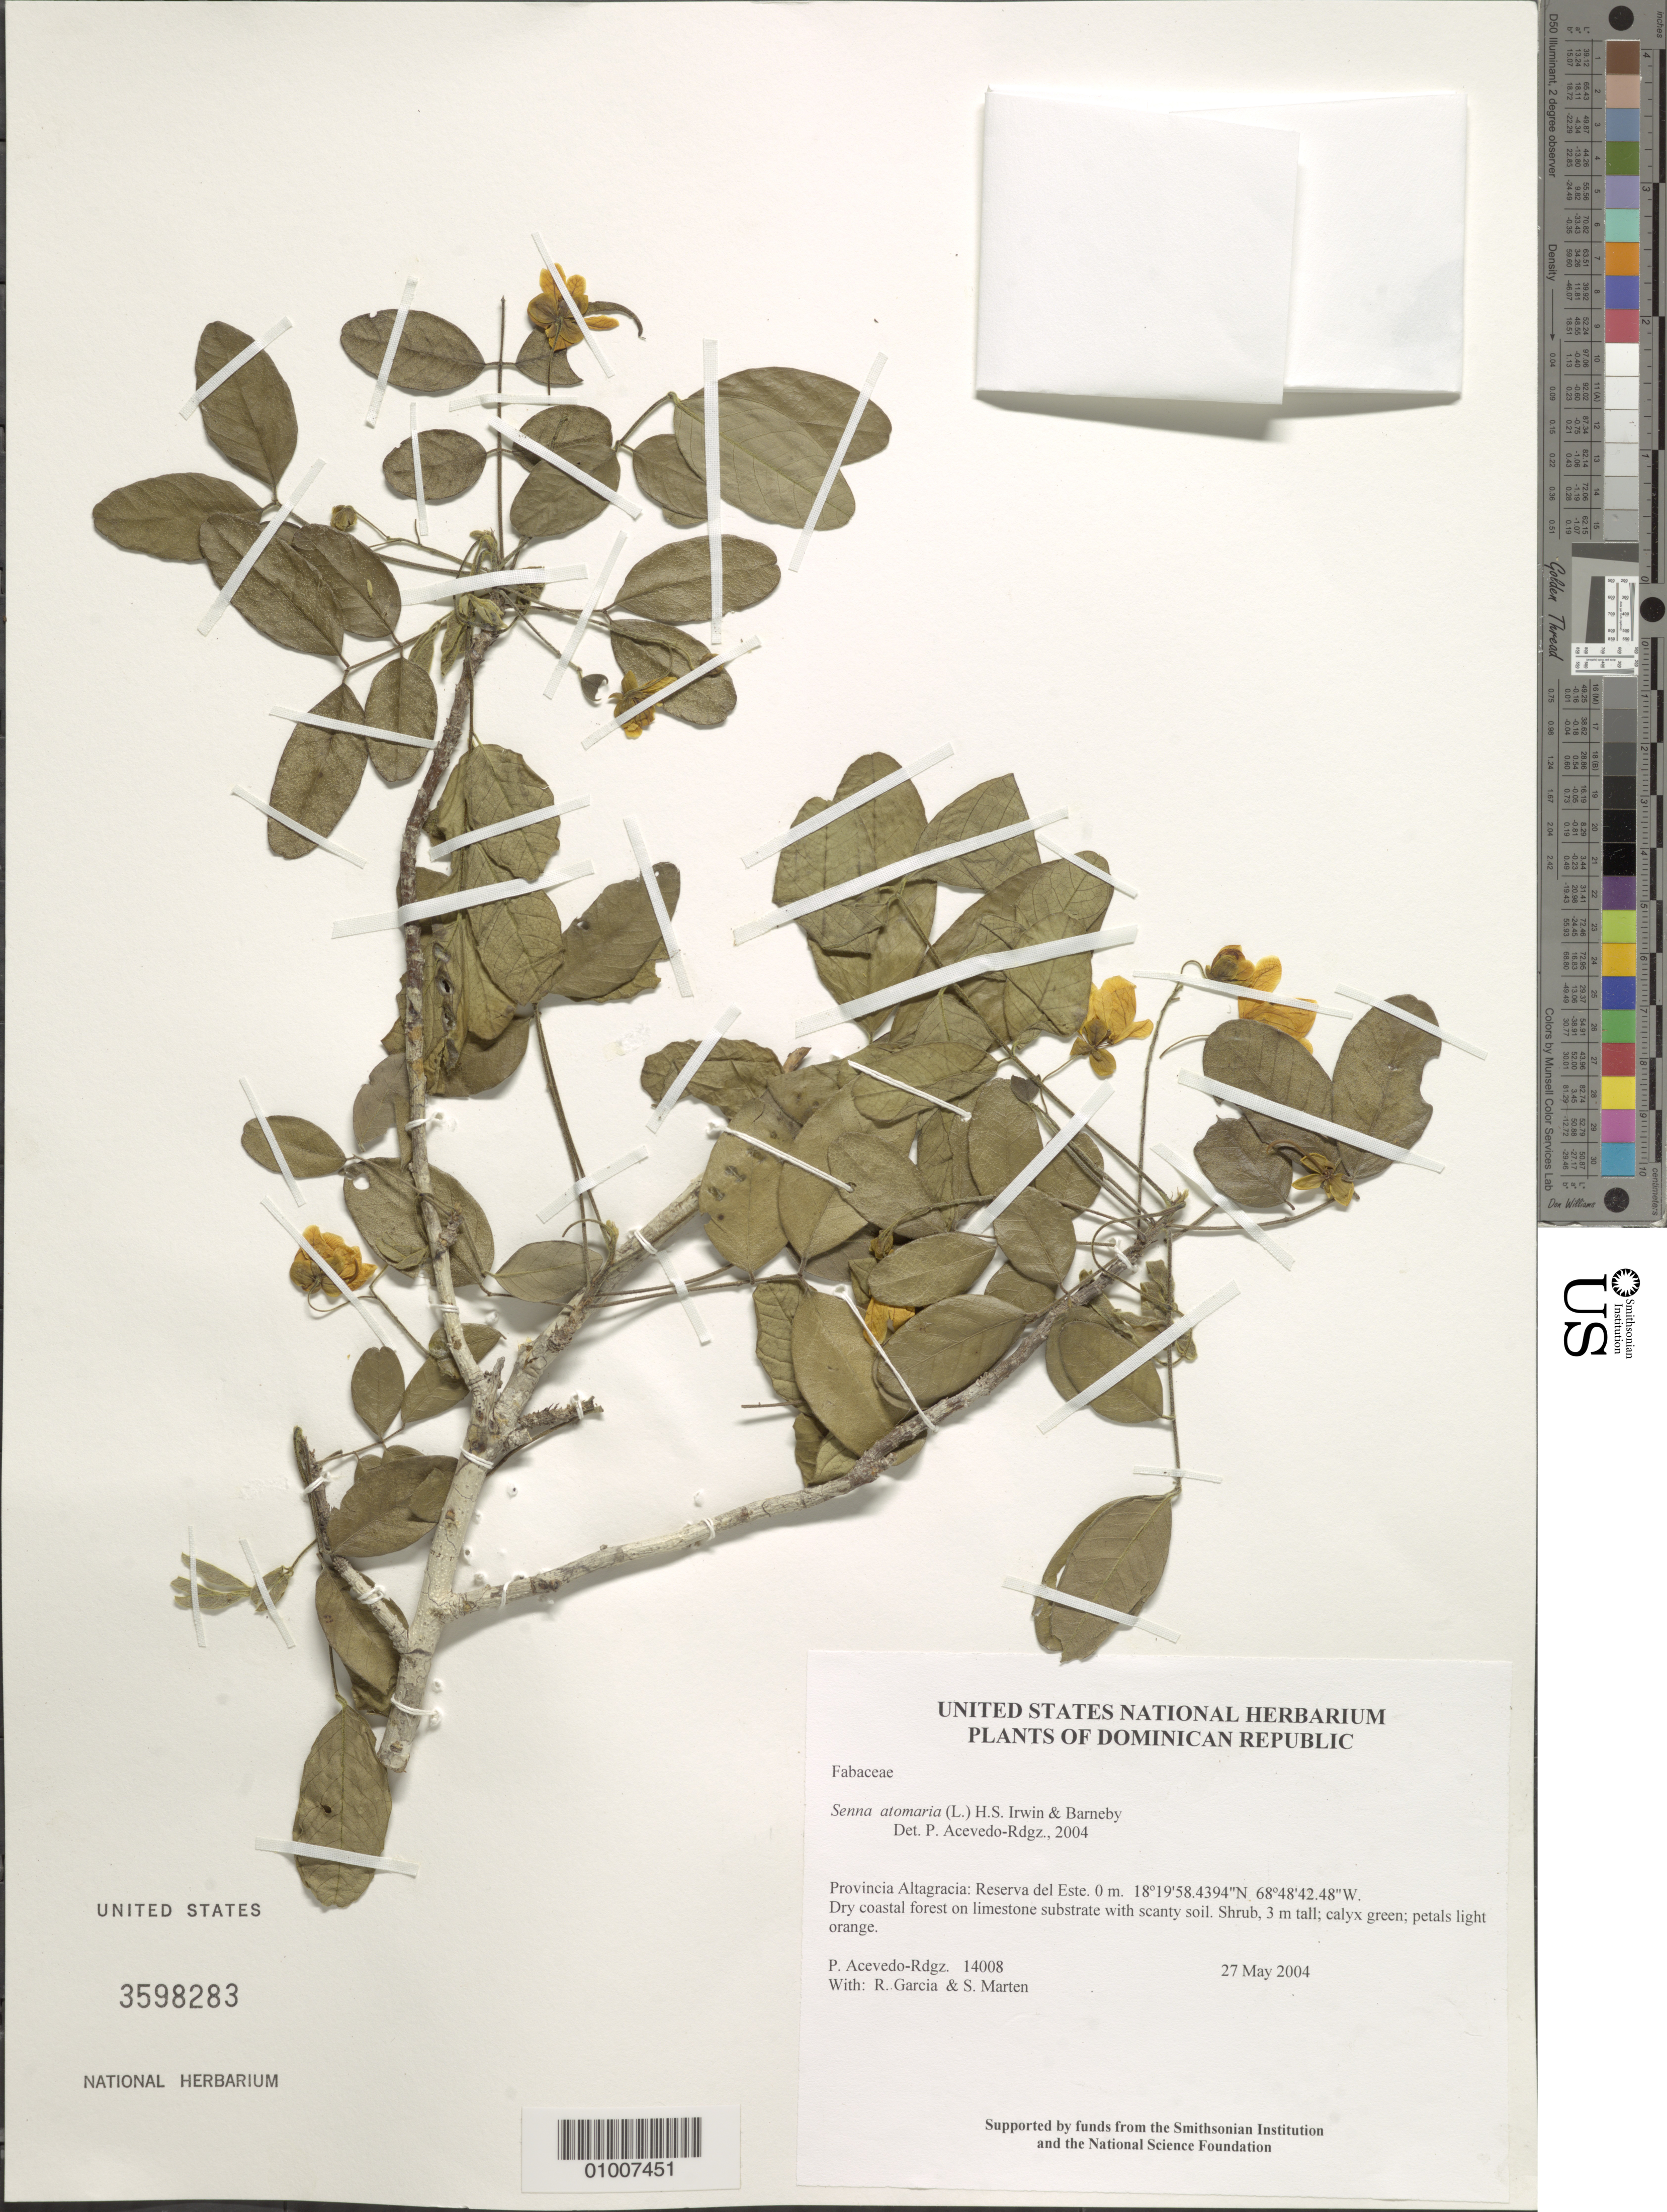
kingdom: Plantae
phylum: Tracheophyta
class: Magnoliopsida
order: Fabales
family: Fabaceae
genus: Senna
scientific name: Senna atomaria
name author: (L.) H.S. Irwin & Barneby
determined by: Acevedo-Rodríguez, P., (BOT), Smithsonian Institution - National Museum of Natural History (UNITED STATES)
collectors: P. Acevedo-Rodr., R. G. García & S. Marten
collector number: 14008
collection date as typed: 27 May 2004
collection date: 2004-05-27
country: Dominican Republic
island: Hispaniola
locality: Provincia Altagracia: Reserva del Este.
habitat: Dry coastal forest on limestone substrate with scanty soil.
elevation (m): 0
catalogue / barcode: US 3598283